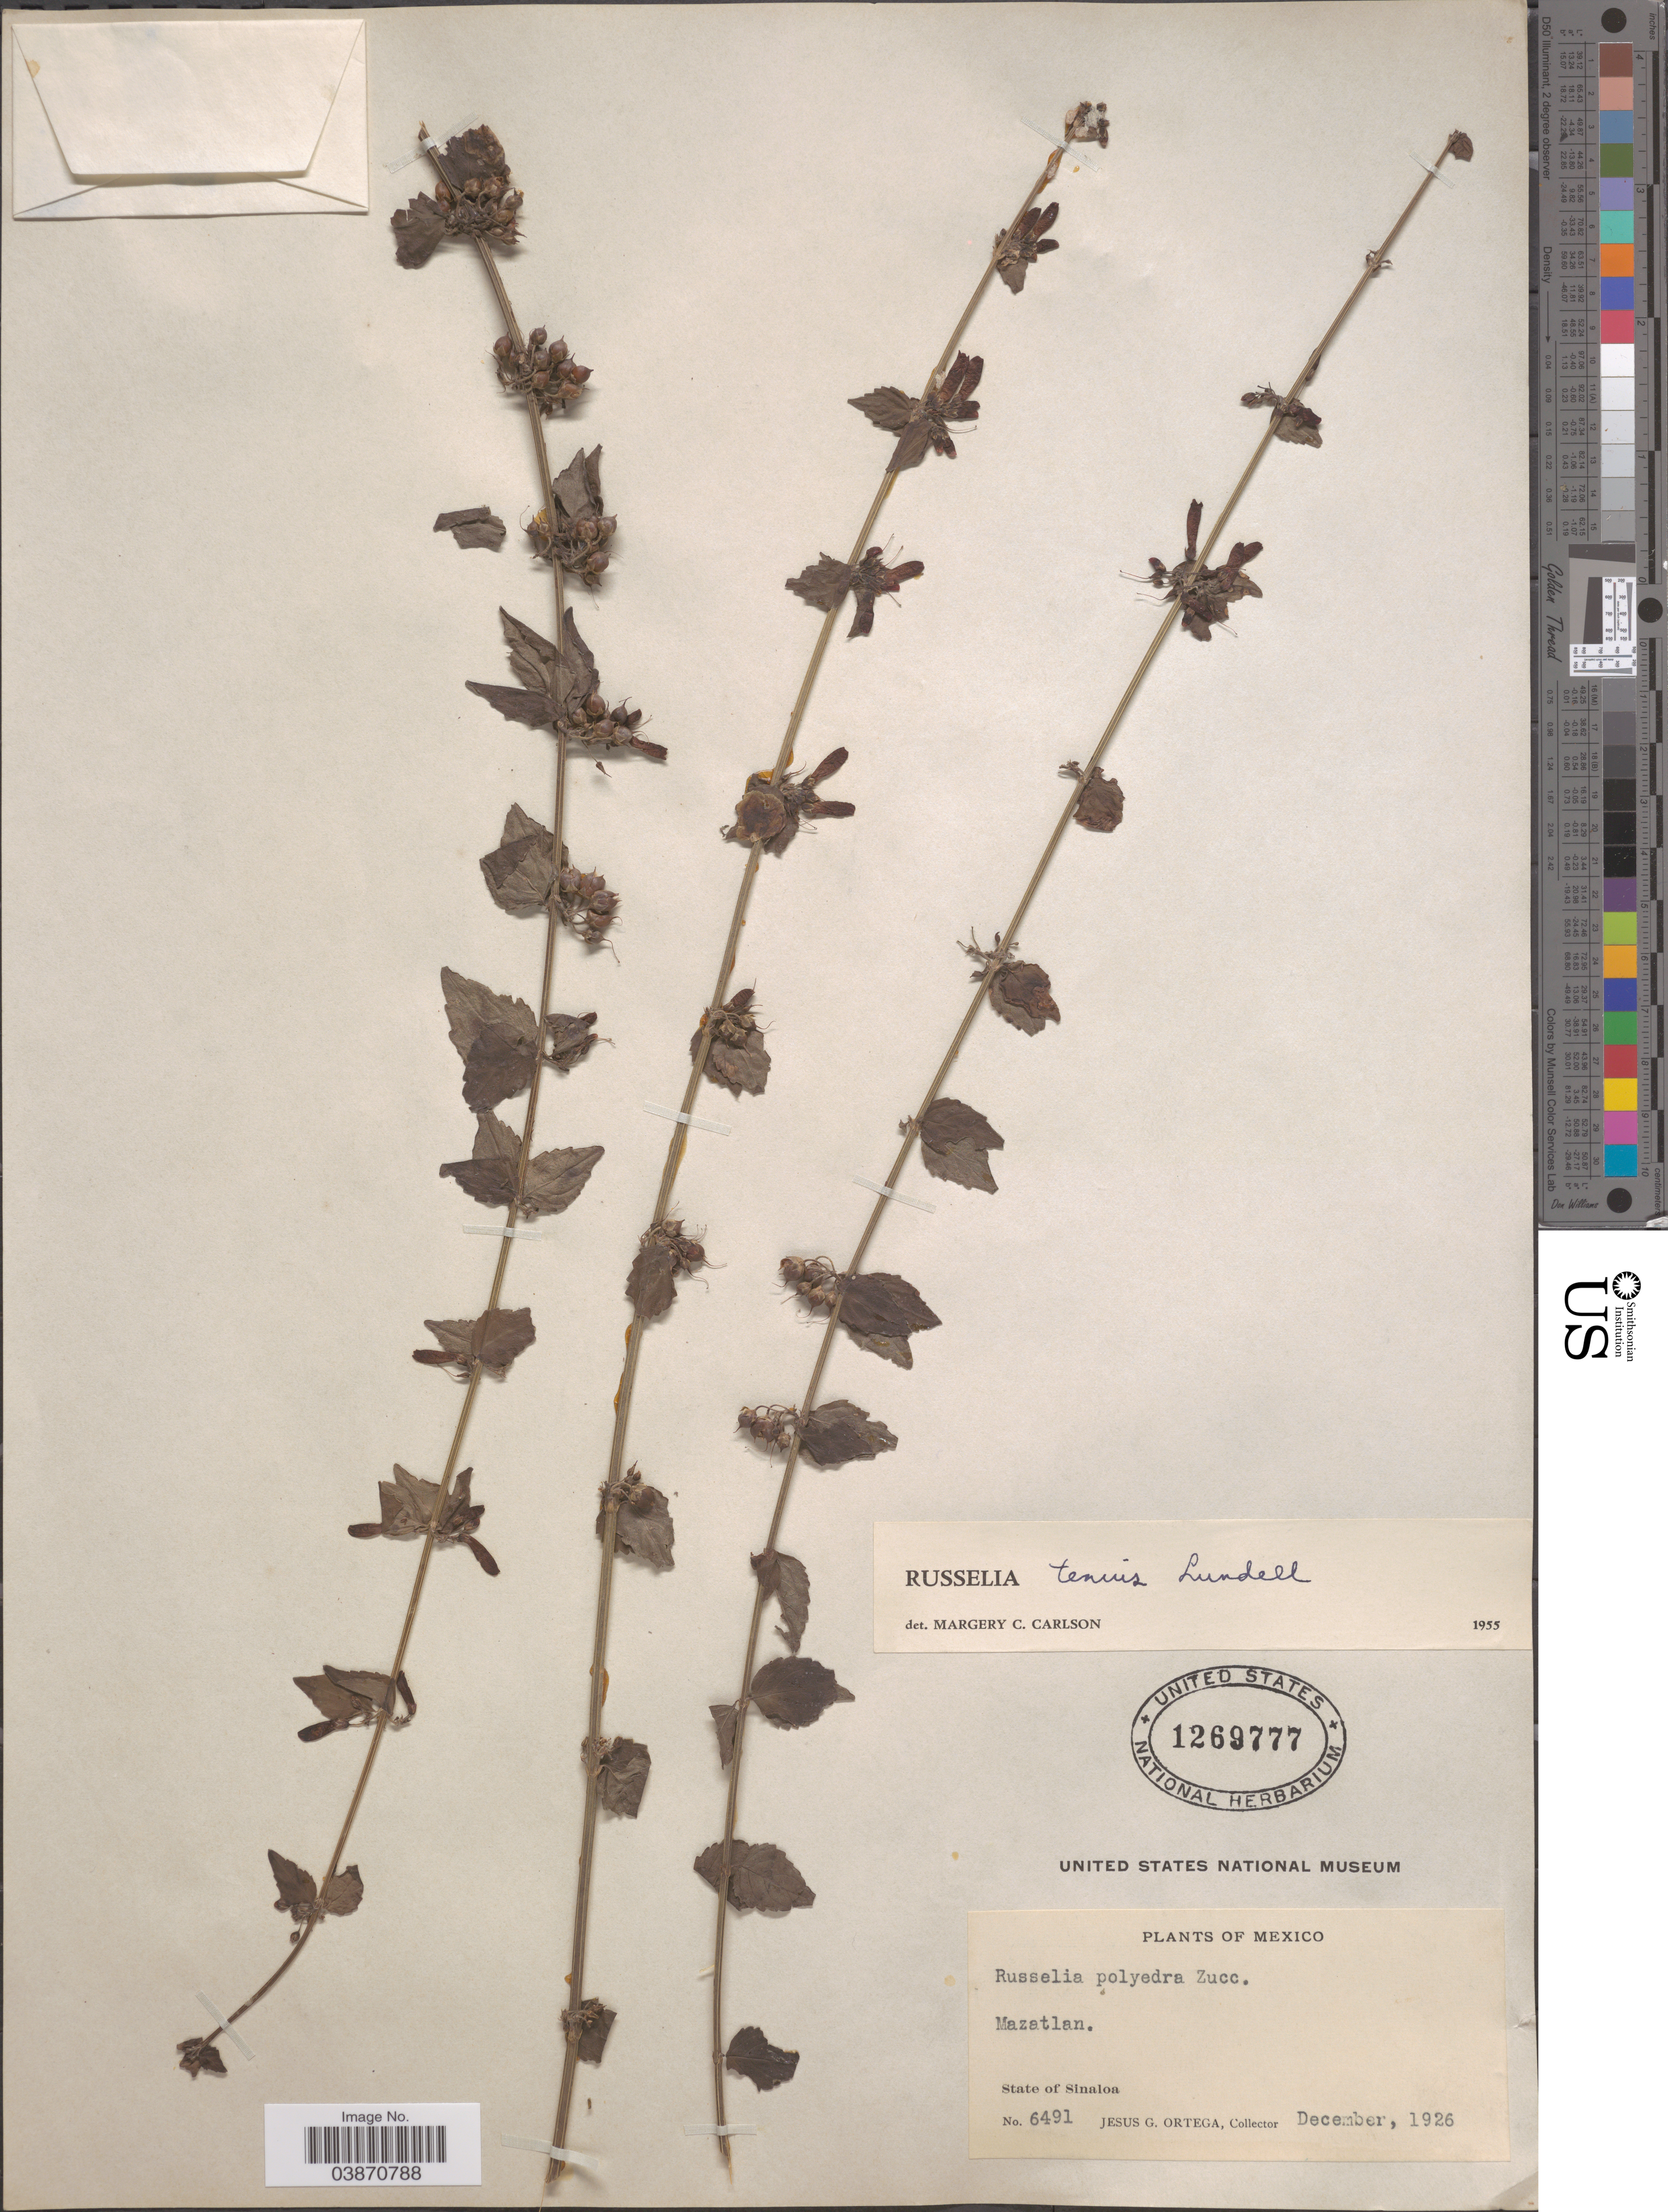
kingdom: Plantae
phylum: Tracheophyta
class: Magnoliopsida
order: Lamiales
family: Plantaginaceae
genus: Russelia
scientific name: Russelia tenuis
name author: Lundell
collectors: J. Ortega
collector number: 6491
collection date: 1926-12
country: Mexico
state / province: Sinaloa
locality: Mazatlan.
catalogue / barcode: US 1269777